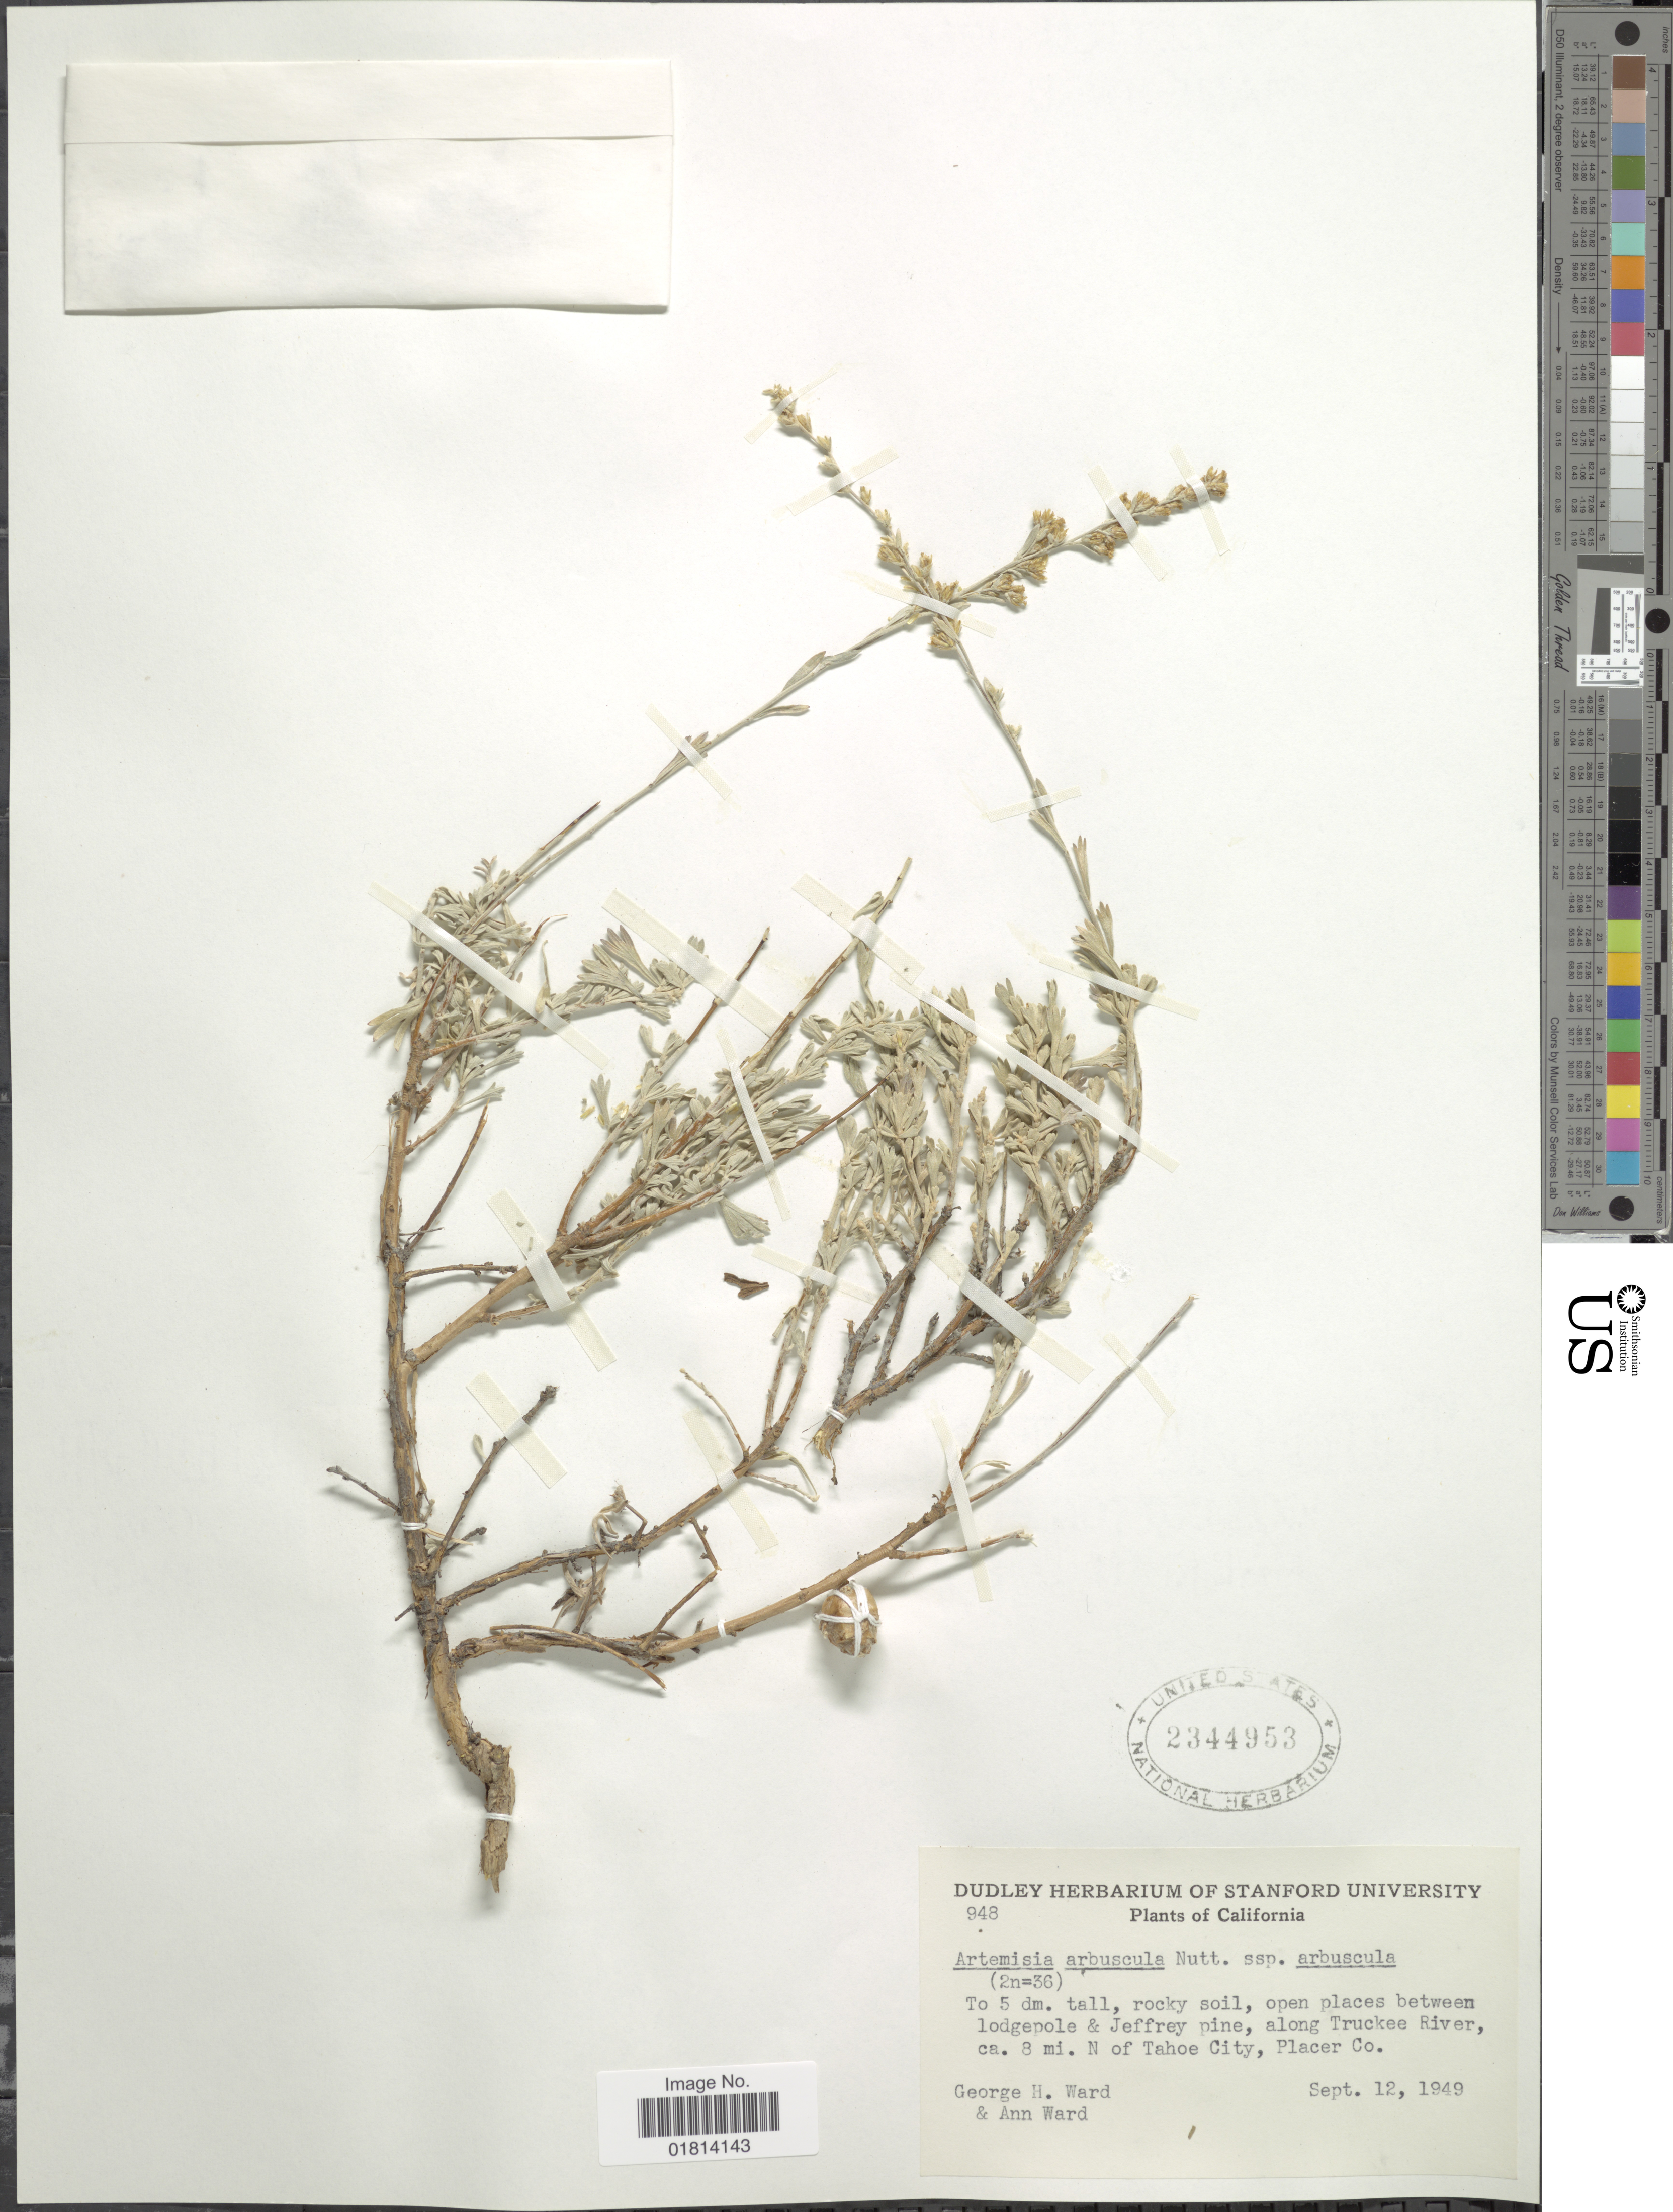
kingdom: Plantae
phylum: Tracheophyta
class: Magnoliopsida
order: Asterales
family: Asteraceae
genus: Artemisia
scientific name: Artemisia arbuscula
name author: Nutt.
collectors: G. H. Ward & A. Ward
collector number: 948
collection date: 1949-09-12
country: United States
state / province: California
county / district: Placer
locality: Open places between lodgepole & Jeffrey pine, along Truckee River, ca. 8 mi. N of Tahoe City, Placer Co.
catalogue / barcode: US 2344953